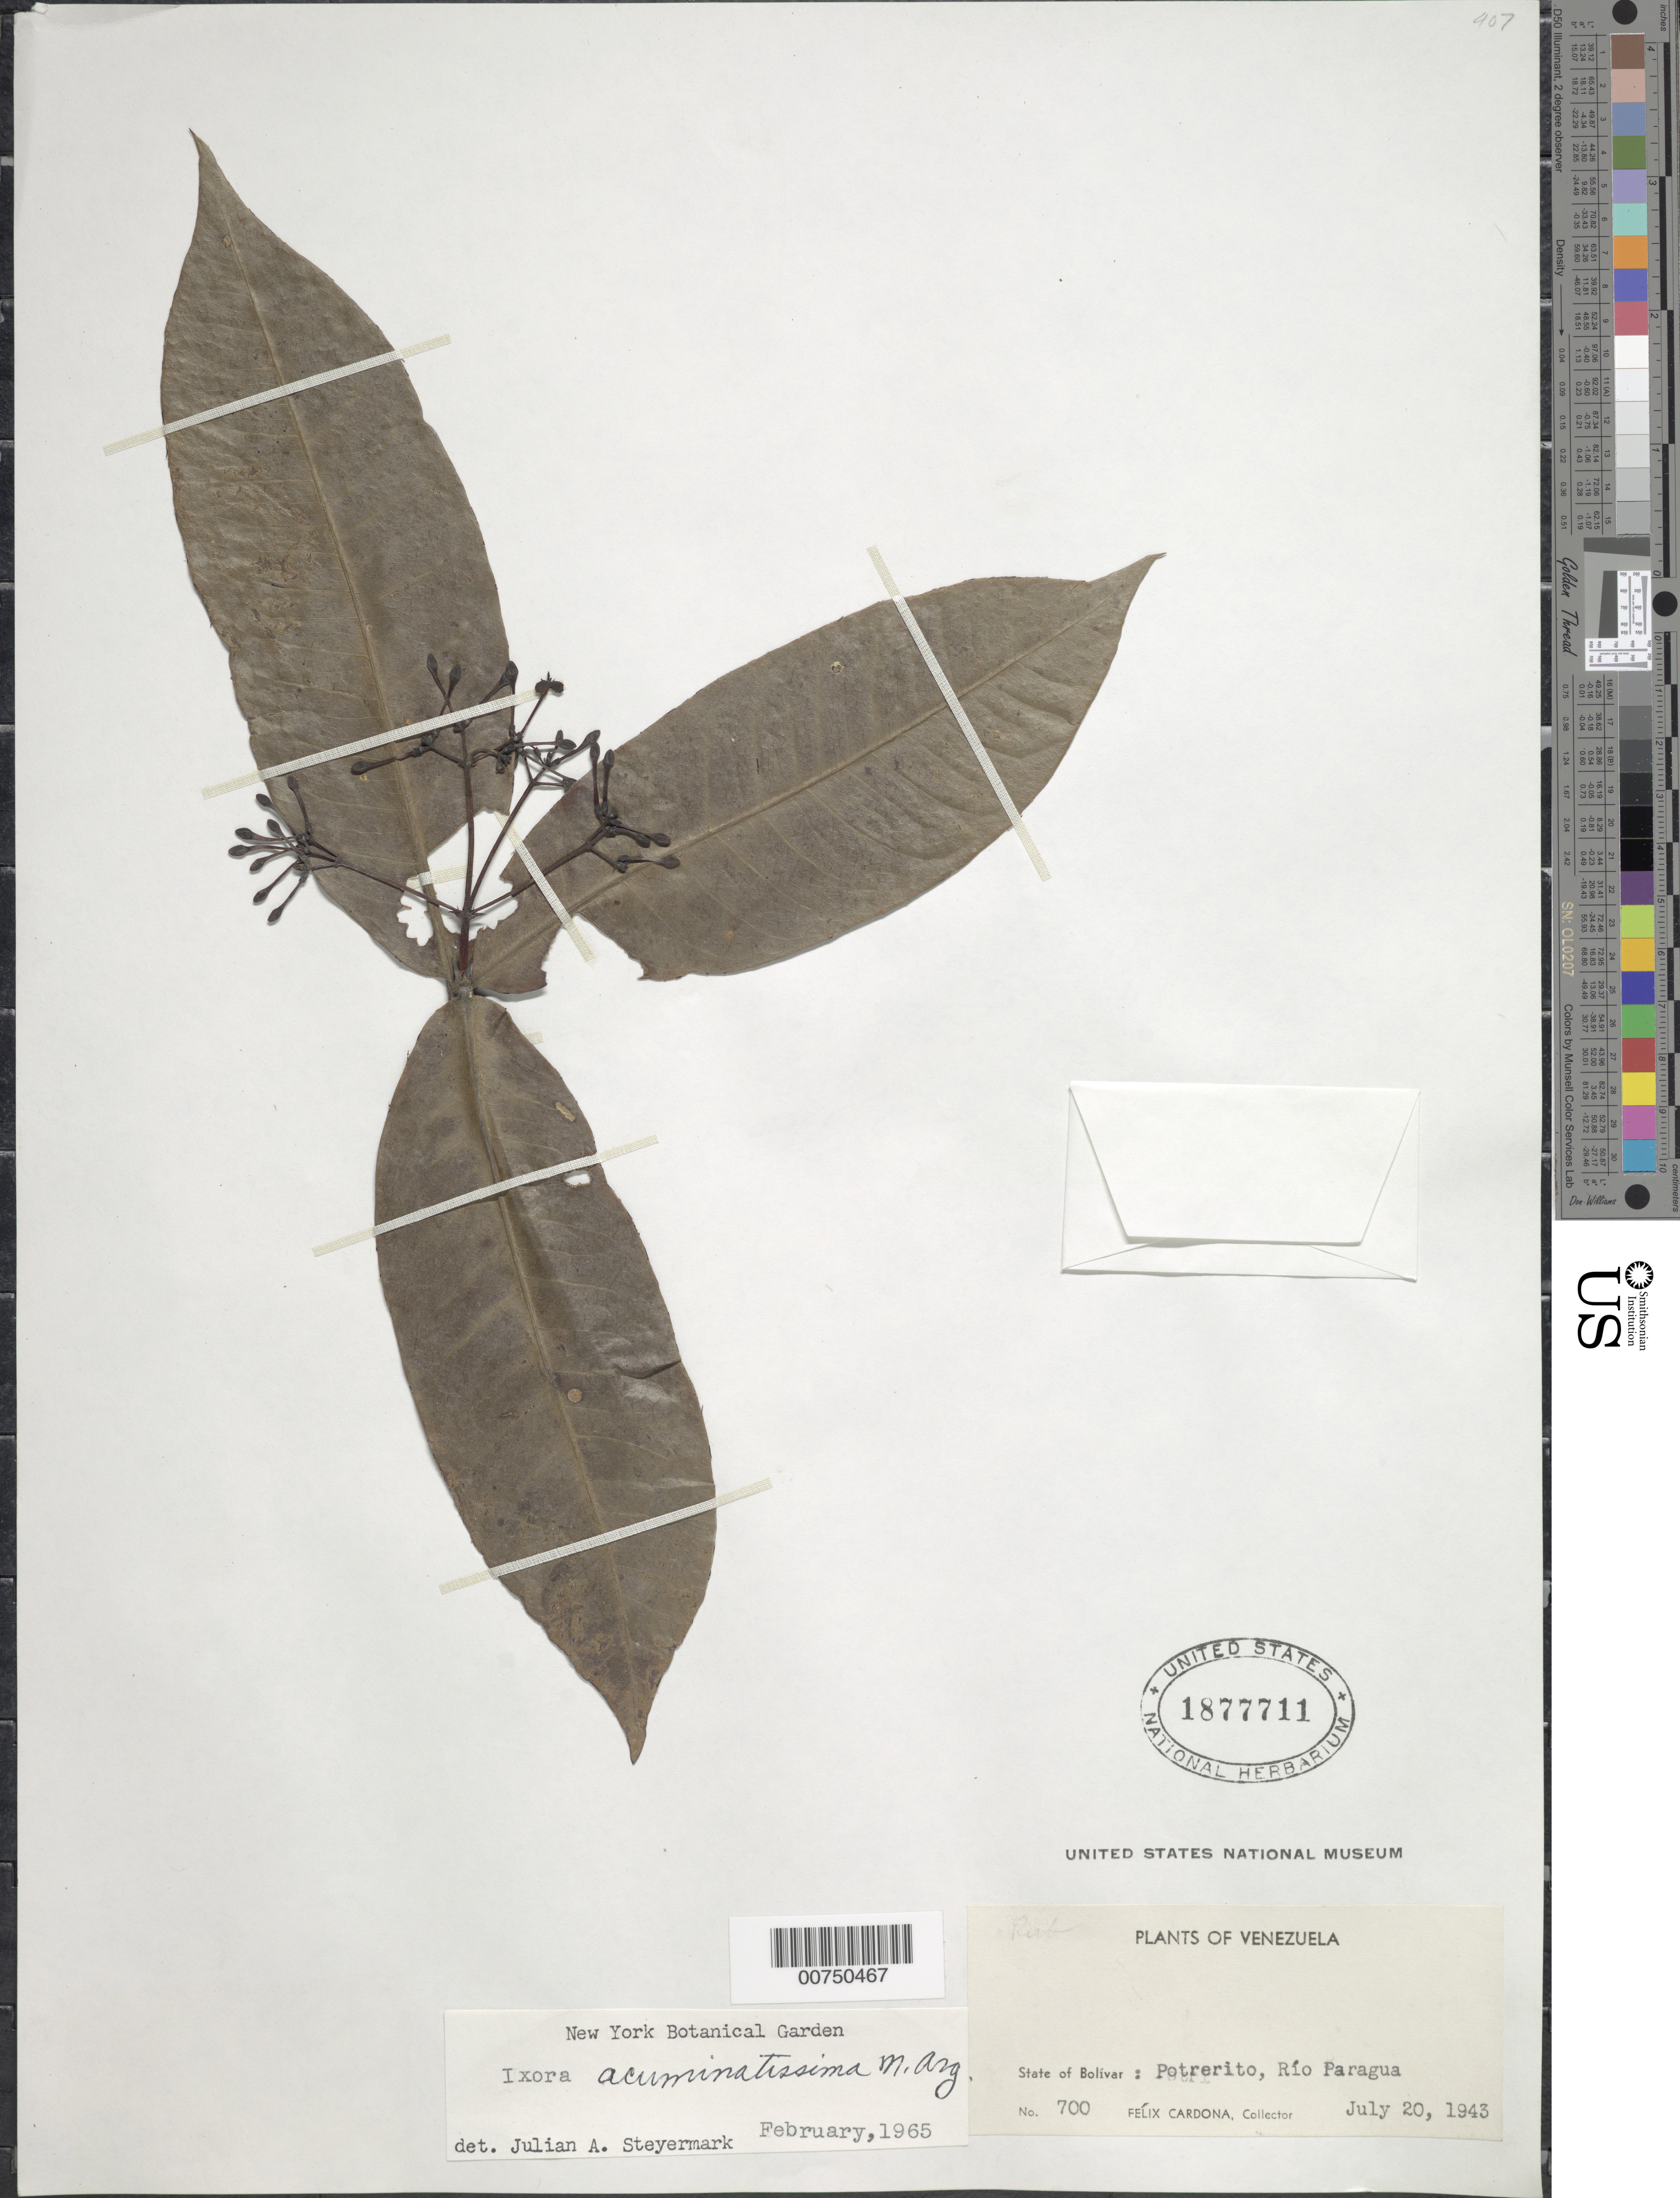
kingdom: Plantae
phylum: Tracheophyta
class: Magnoliopsida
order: Gentianales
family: Rubiaceae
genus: Ixora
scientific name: Ixora acuminatissima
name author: Müll. Arg.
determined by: Steyermark, Julian A., (VEN)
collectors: F. Cardona Puig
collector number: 700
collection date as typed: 20-Jul-43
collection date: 1943-07-20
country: Venezuela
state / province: Bolívar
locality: Río Paragua, Potrerito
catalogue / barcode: US 1877711